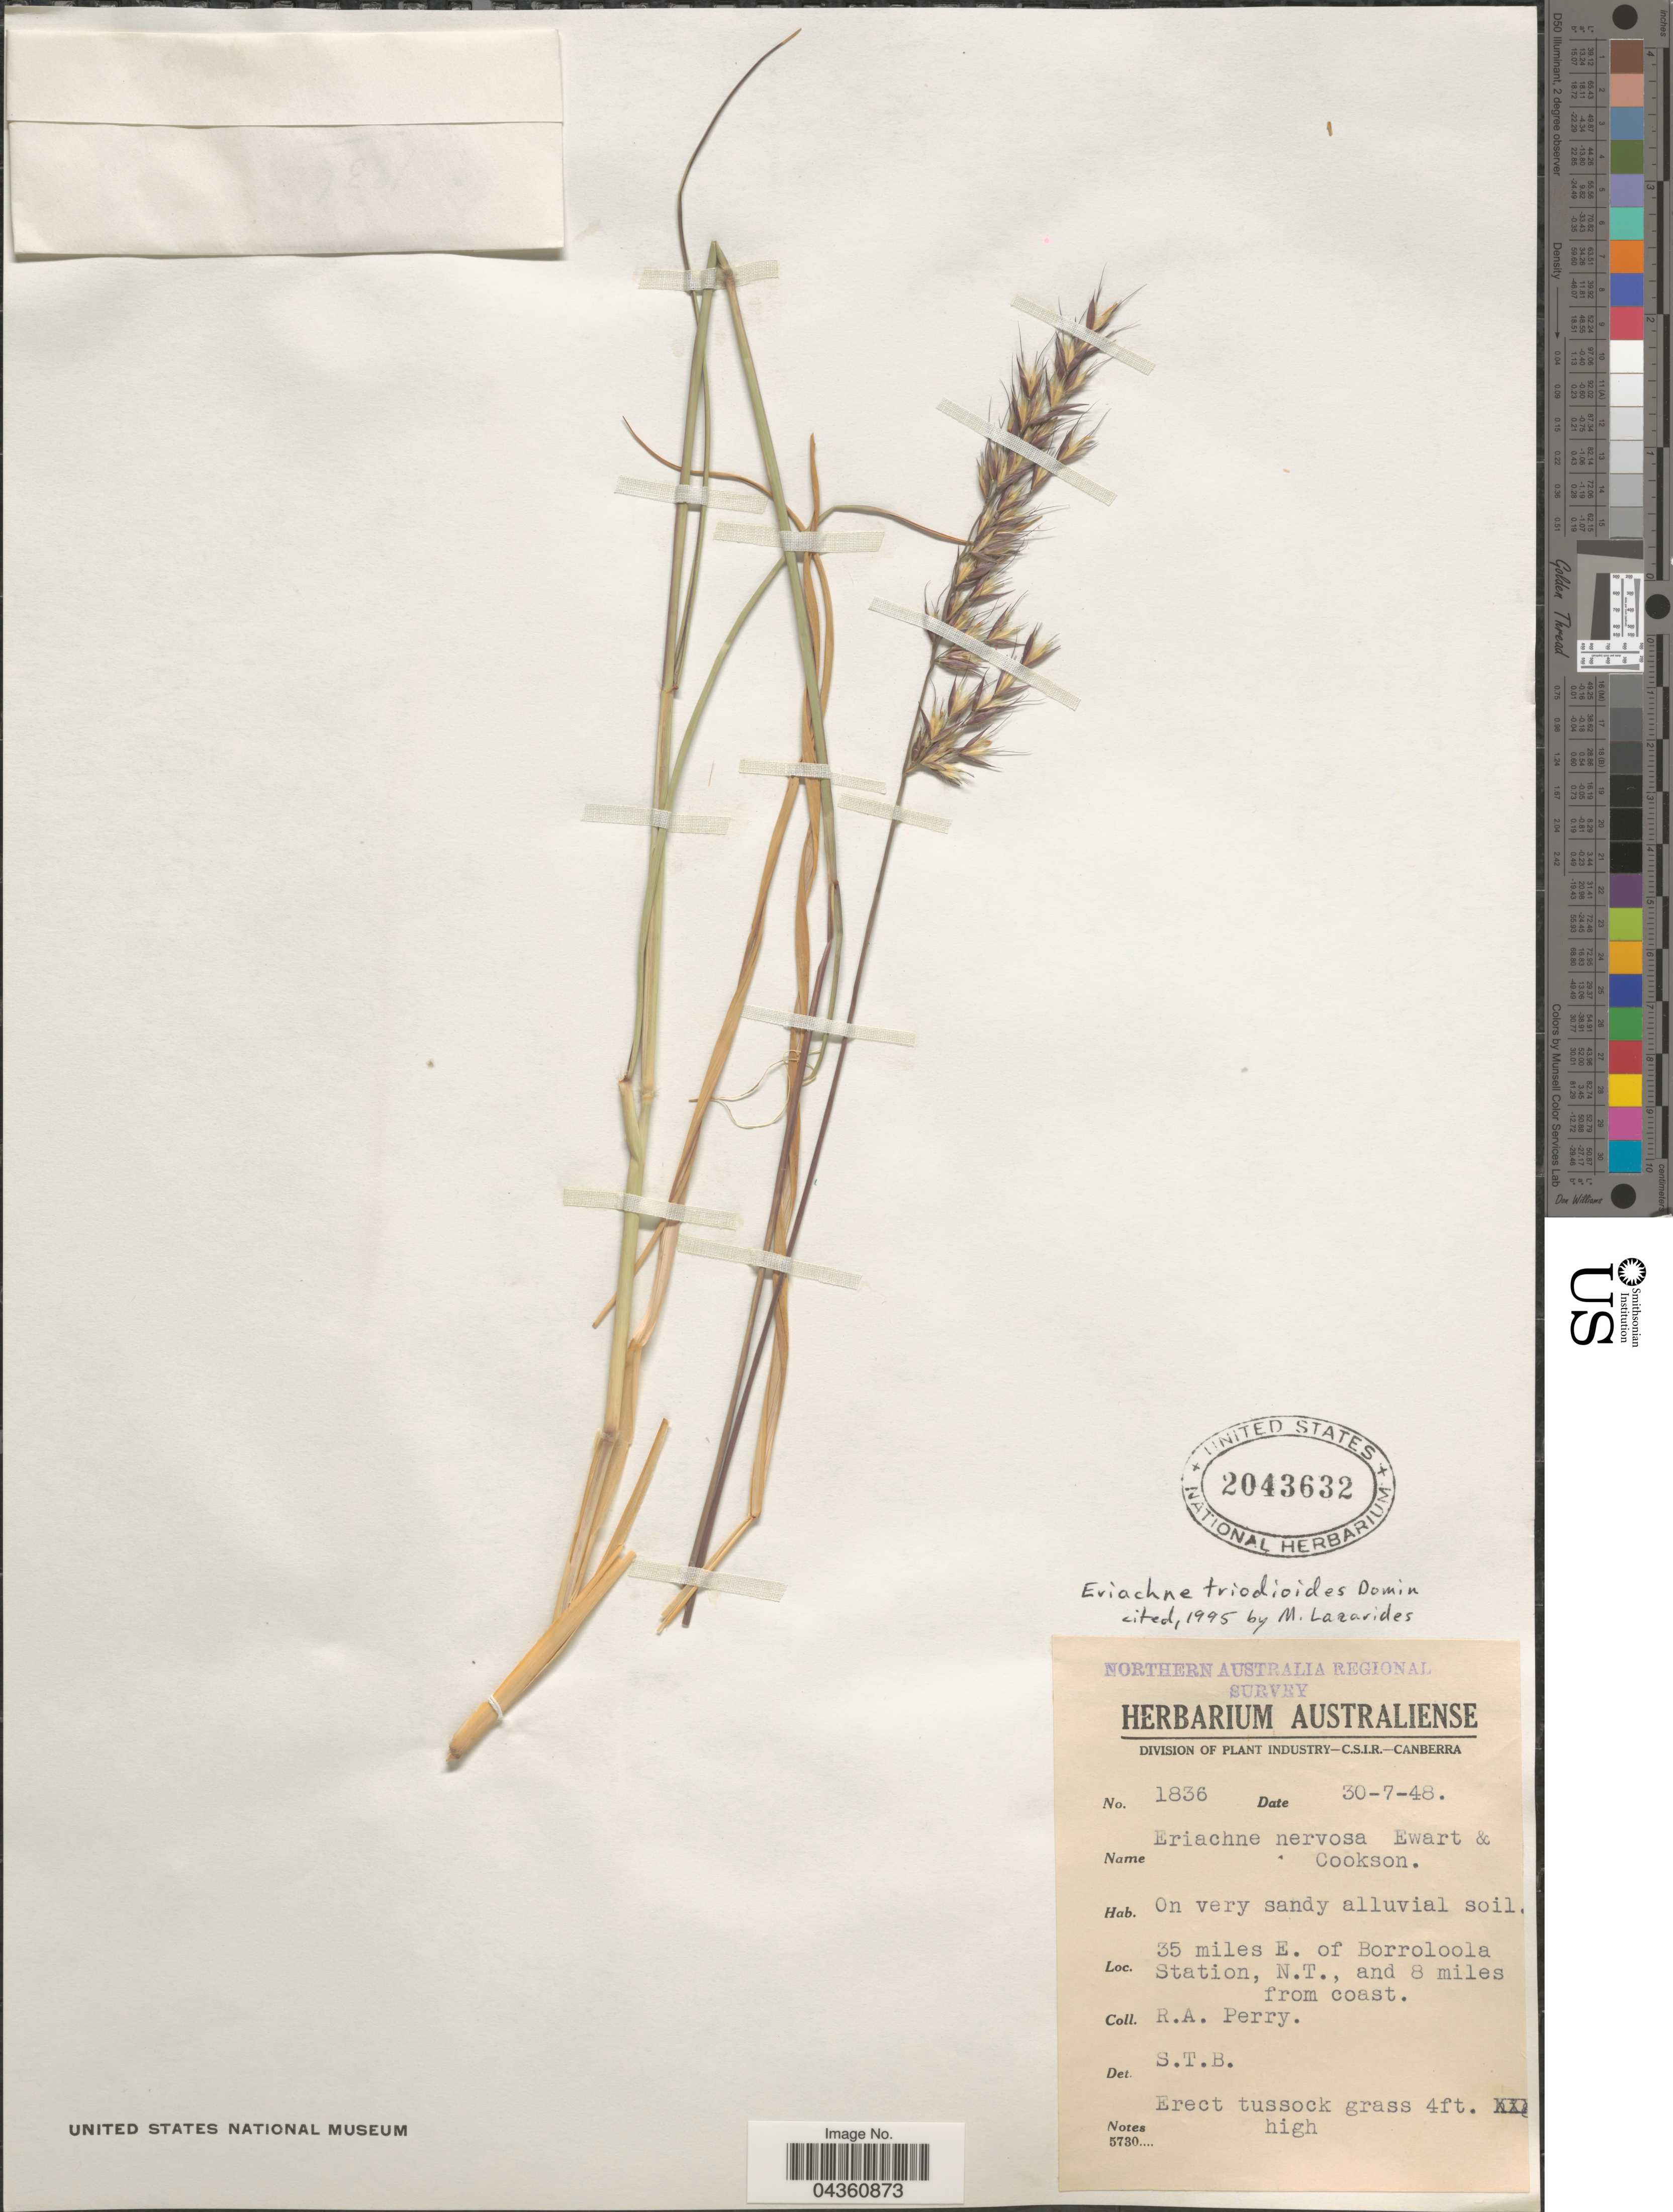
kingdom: Plantae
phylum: Tracheophyta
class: Liliopsida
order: Poales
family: Poaceae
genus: Eriachne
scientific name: Eriachne triodioides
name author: Domin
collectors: Perry, R. A.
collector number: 1836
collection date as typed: Transcribed d/m/y: 30/7/48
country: Australia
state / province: Northern Territory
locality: Northern Australia Regional Survey. 35 miles E. of Borroloola Station, and 8 miles from coast.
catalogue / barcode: US 2043632